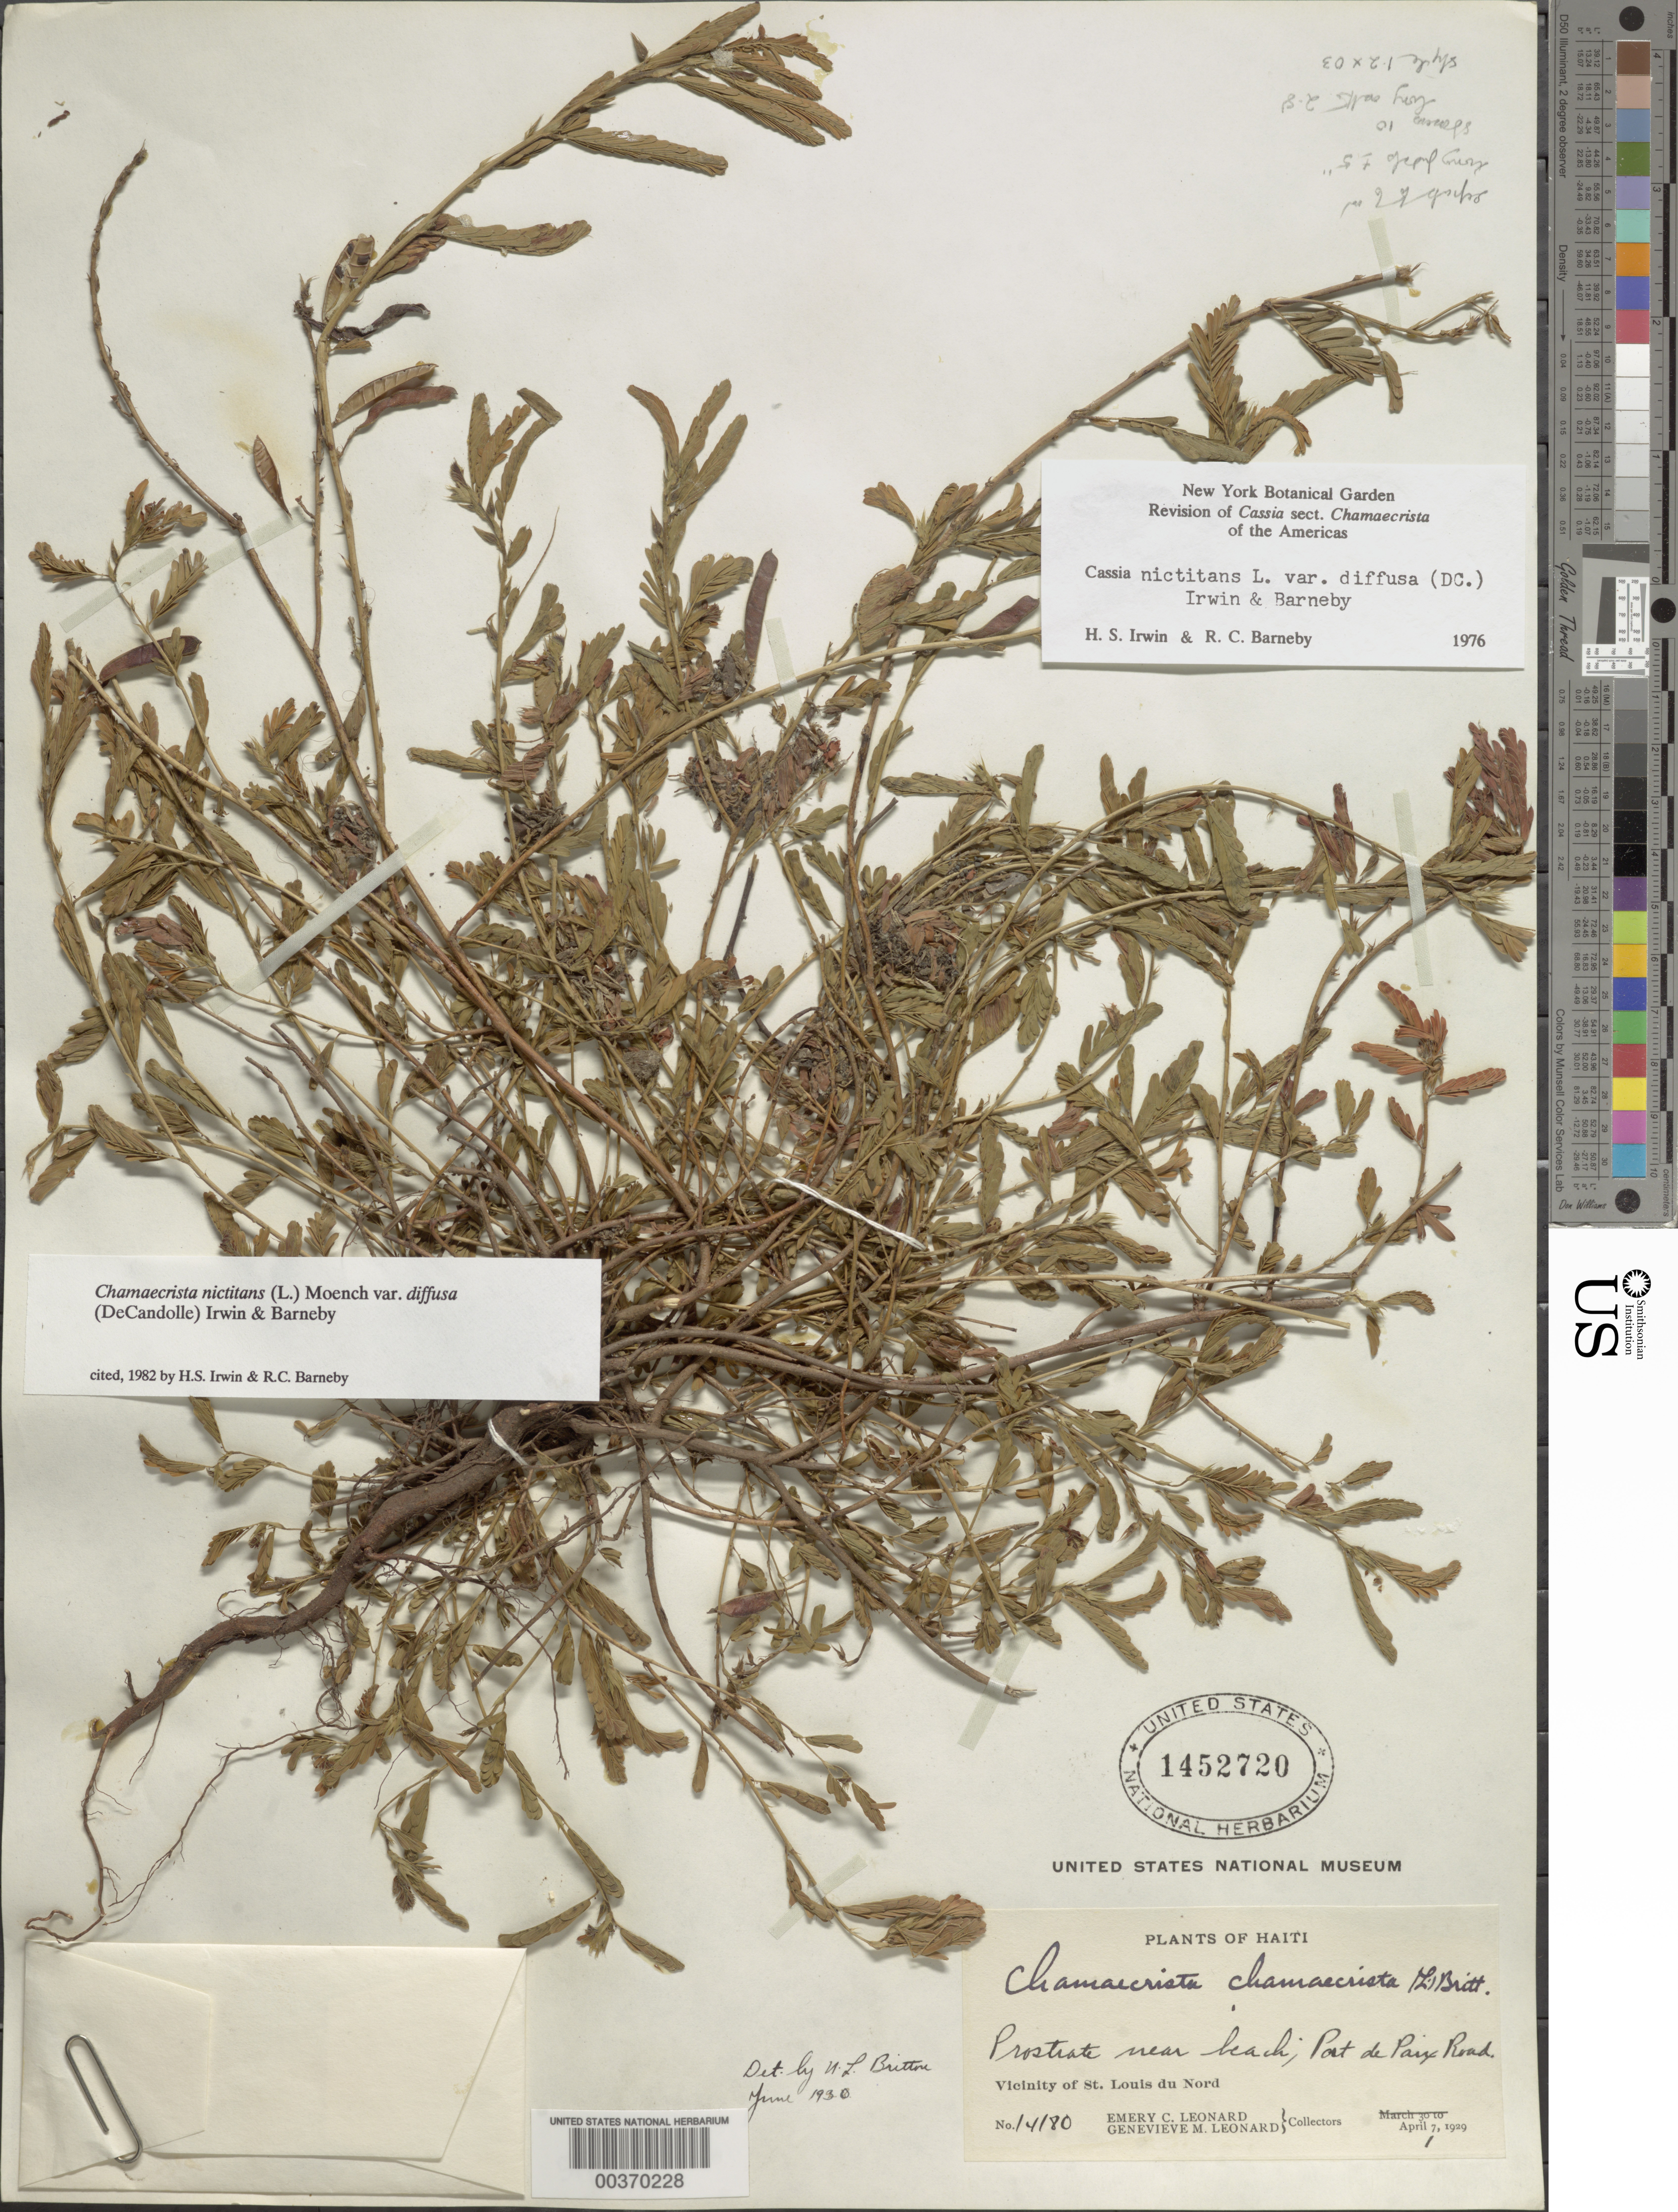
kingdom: Plantae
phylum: Tracheophyta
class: Magnoliopsida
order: Fabales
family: Fabaceae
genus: Chamaecrista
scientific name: Chamaecrista nictitans var. diffusa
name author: (DC.) H.S. Irwin & Barneby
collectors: E. C. Leonard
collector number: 14180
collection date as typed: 01 Apr 1929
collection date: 1929-04-01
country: Haiti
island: Hispaniola Island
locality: Port de paix road; vicinity of st. louis du nord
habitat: Near beach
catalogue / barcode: US 1452720